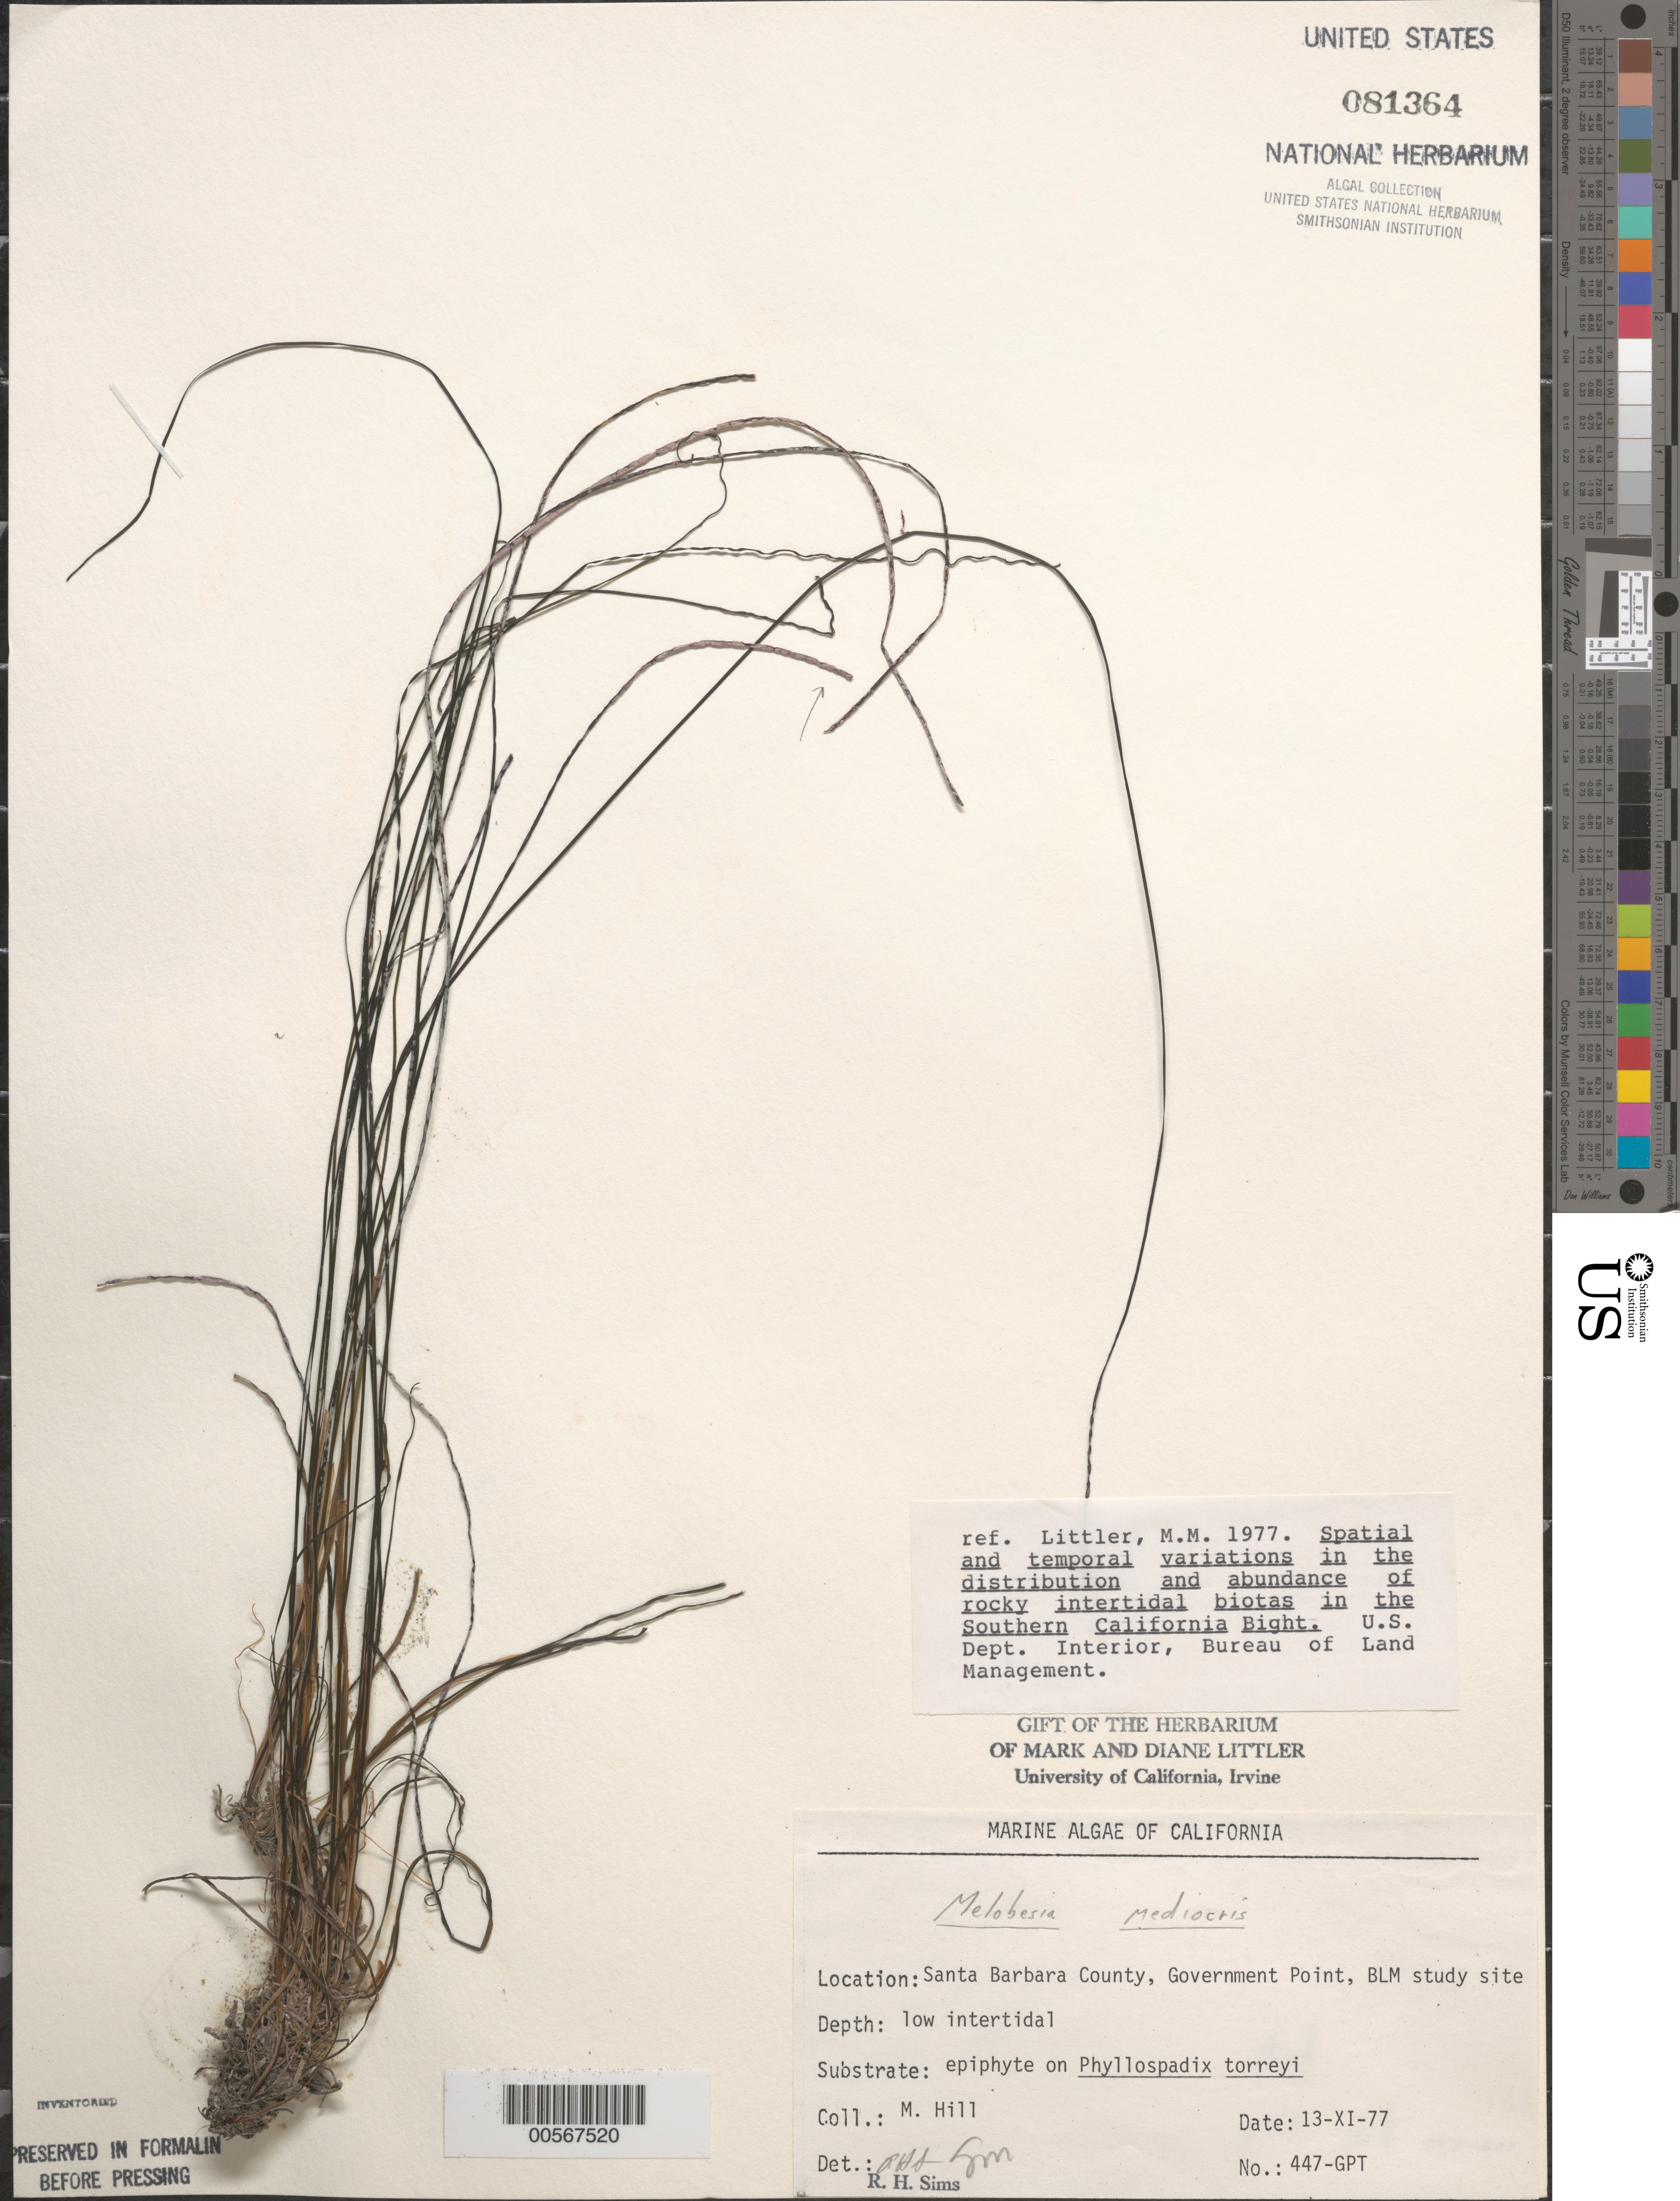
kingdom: Plantae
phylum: Rhodophyta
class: Florideophyceae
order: Corallinales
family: Hapalidiaceae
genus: Melobesia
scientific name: Melobesia mediocris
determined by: Sims, Robert H.; Murray, S. N.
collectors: M. Hill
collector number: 447-gpt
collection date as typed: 13 Nov 1977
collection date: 1977-11-13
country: United States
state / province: California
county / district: Santa Barbara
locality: Government Point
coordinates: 34 26'31"N, 120 24'06"W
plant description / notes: BLM-SOCALBIGHT Rocky Intertidal Survey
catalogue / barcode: US 81364